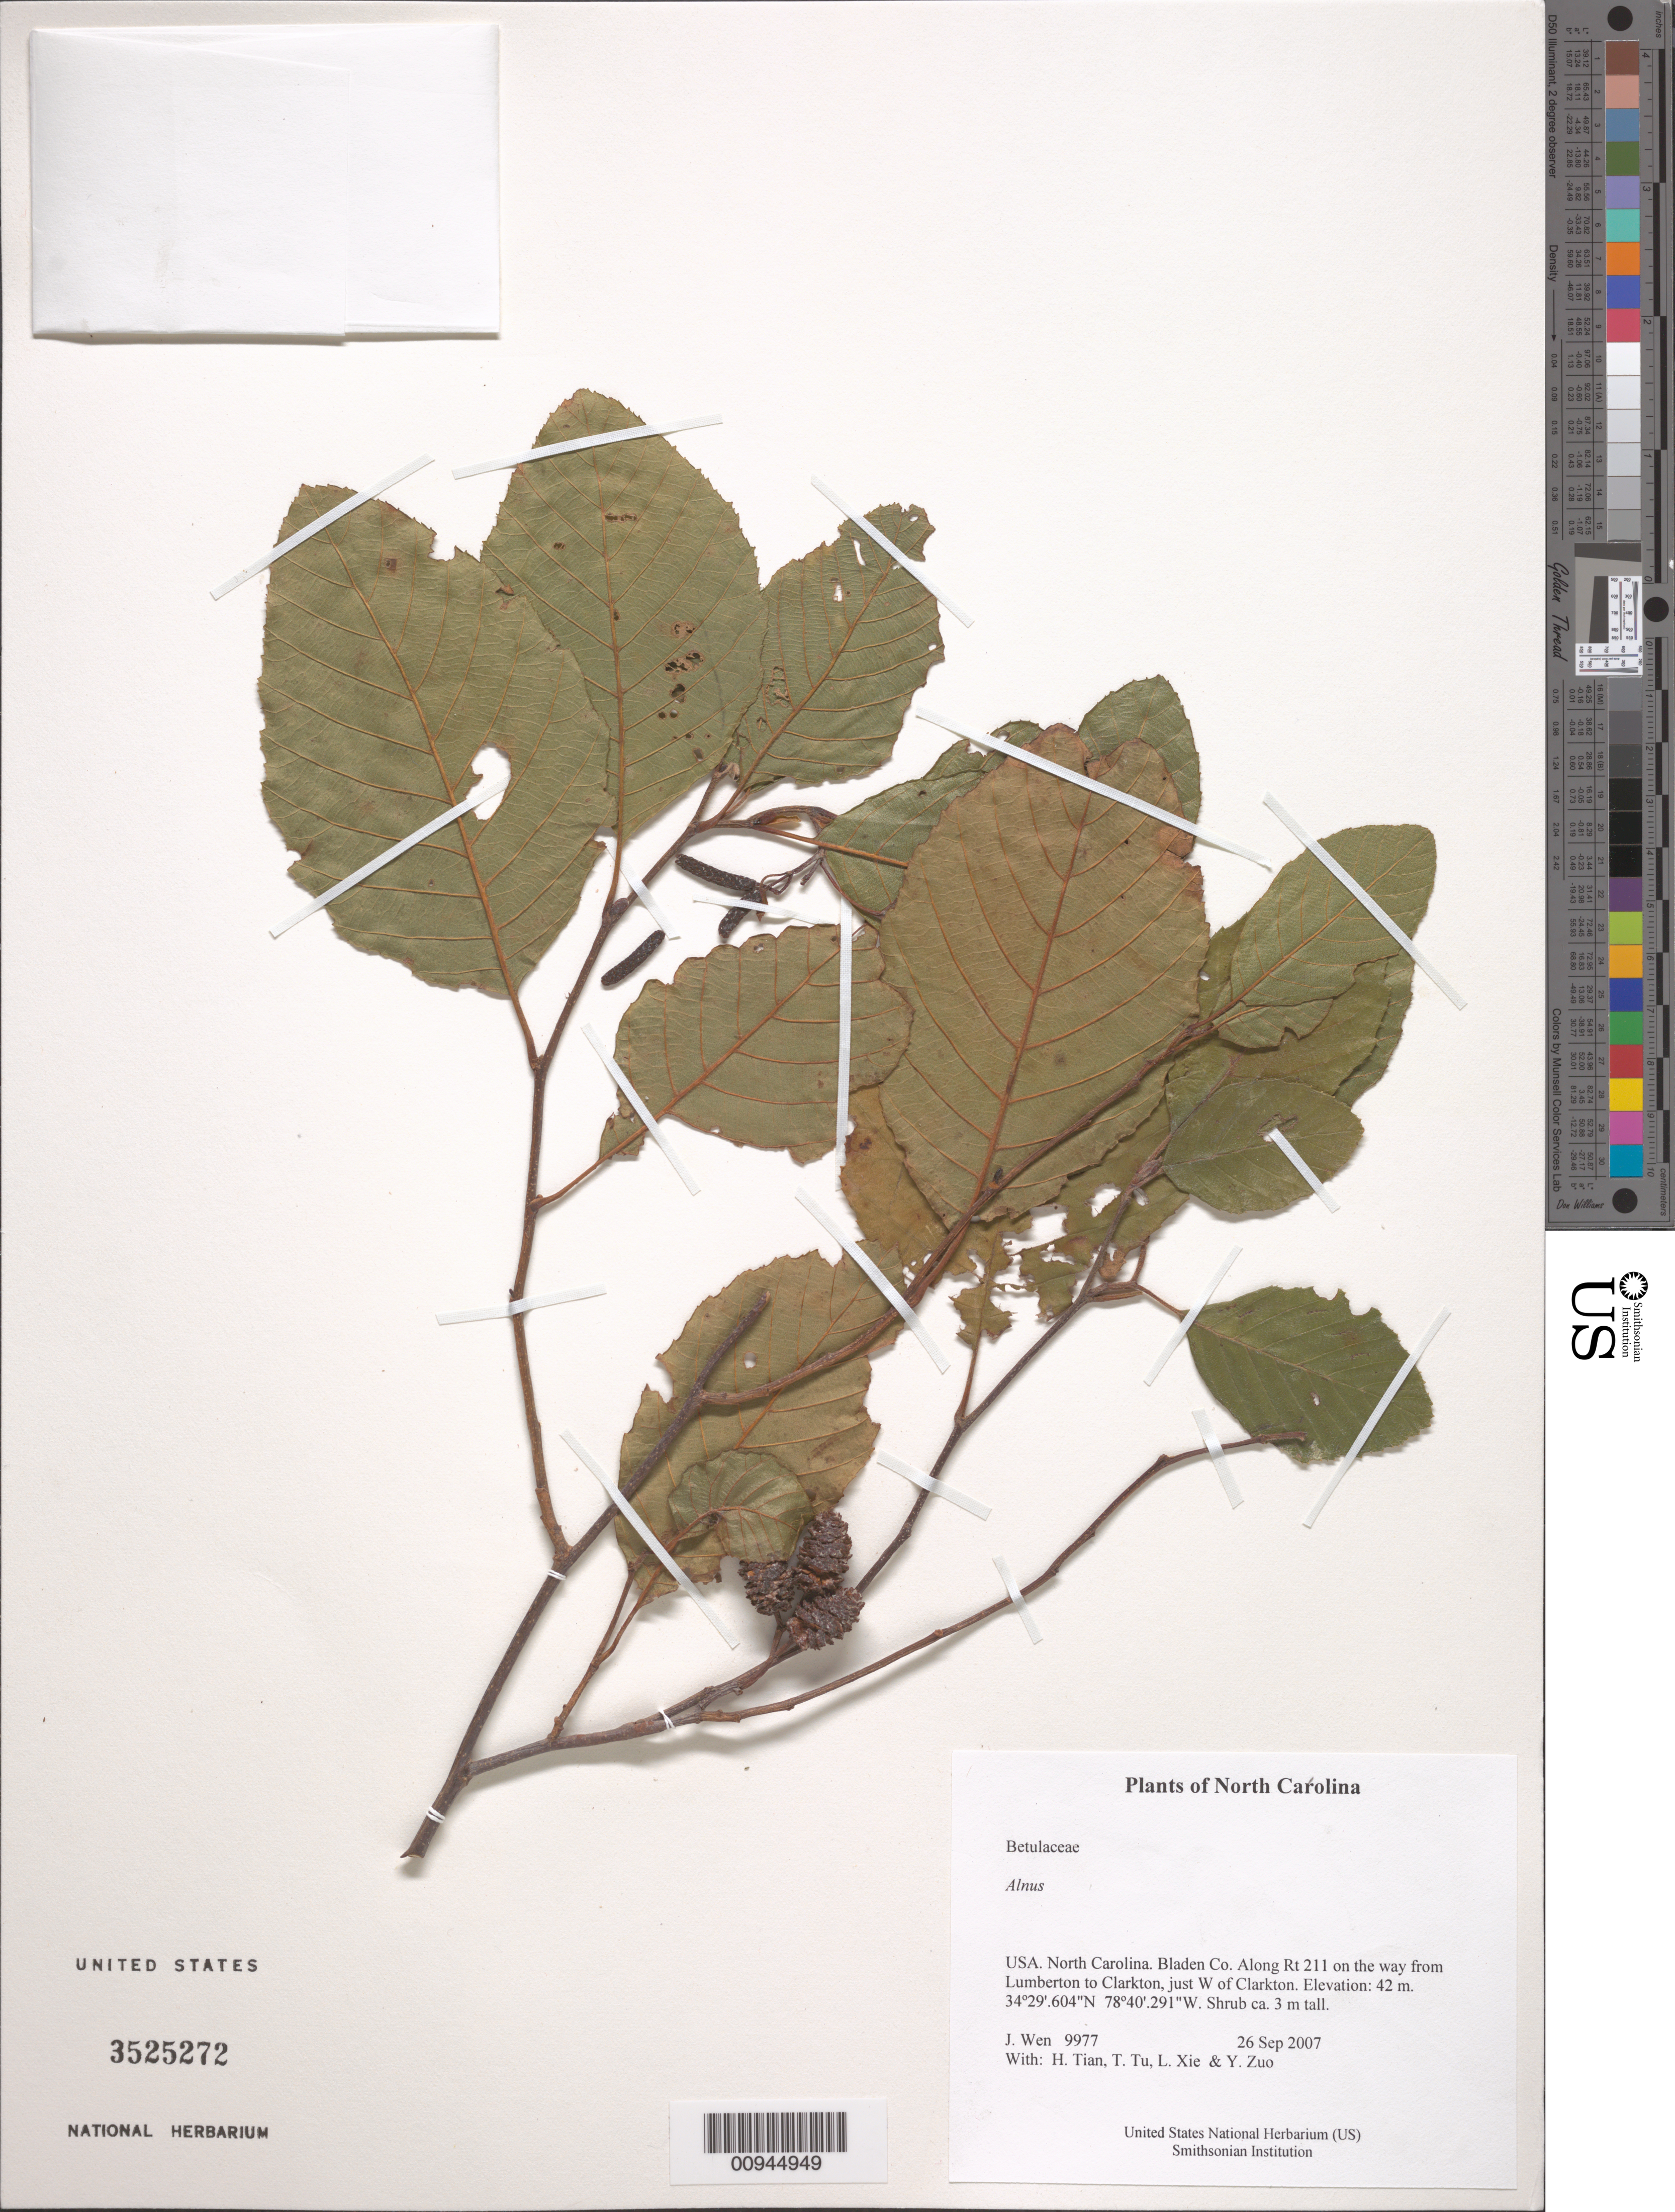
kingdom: Plantae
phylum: Tracheophyta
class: Magnoliopsida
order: Fagales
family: Betulaceae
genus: Alnus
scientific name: Alnus sp.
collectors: J. Wen, H. Tian, T. Tu, L. Xie & Y. Zuo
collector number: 9977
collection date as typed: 26 Sep 2007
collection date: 2007-09-26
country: United States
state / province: North Carolina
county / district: Bladen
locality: Along Rt 211 on the way from Lumberton to Clarkton, just W of Clarkton.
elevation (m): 42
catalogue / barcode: US 3525272